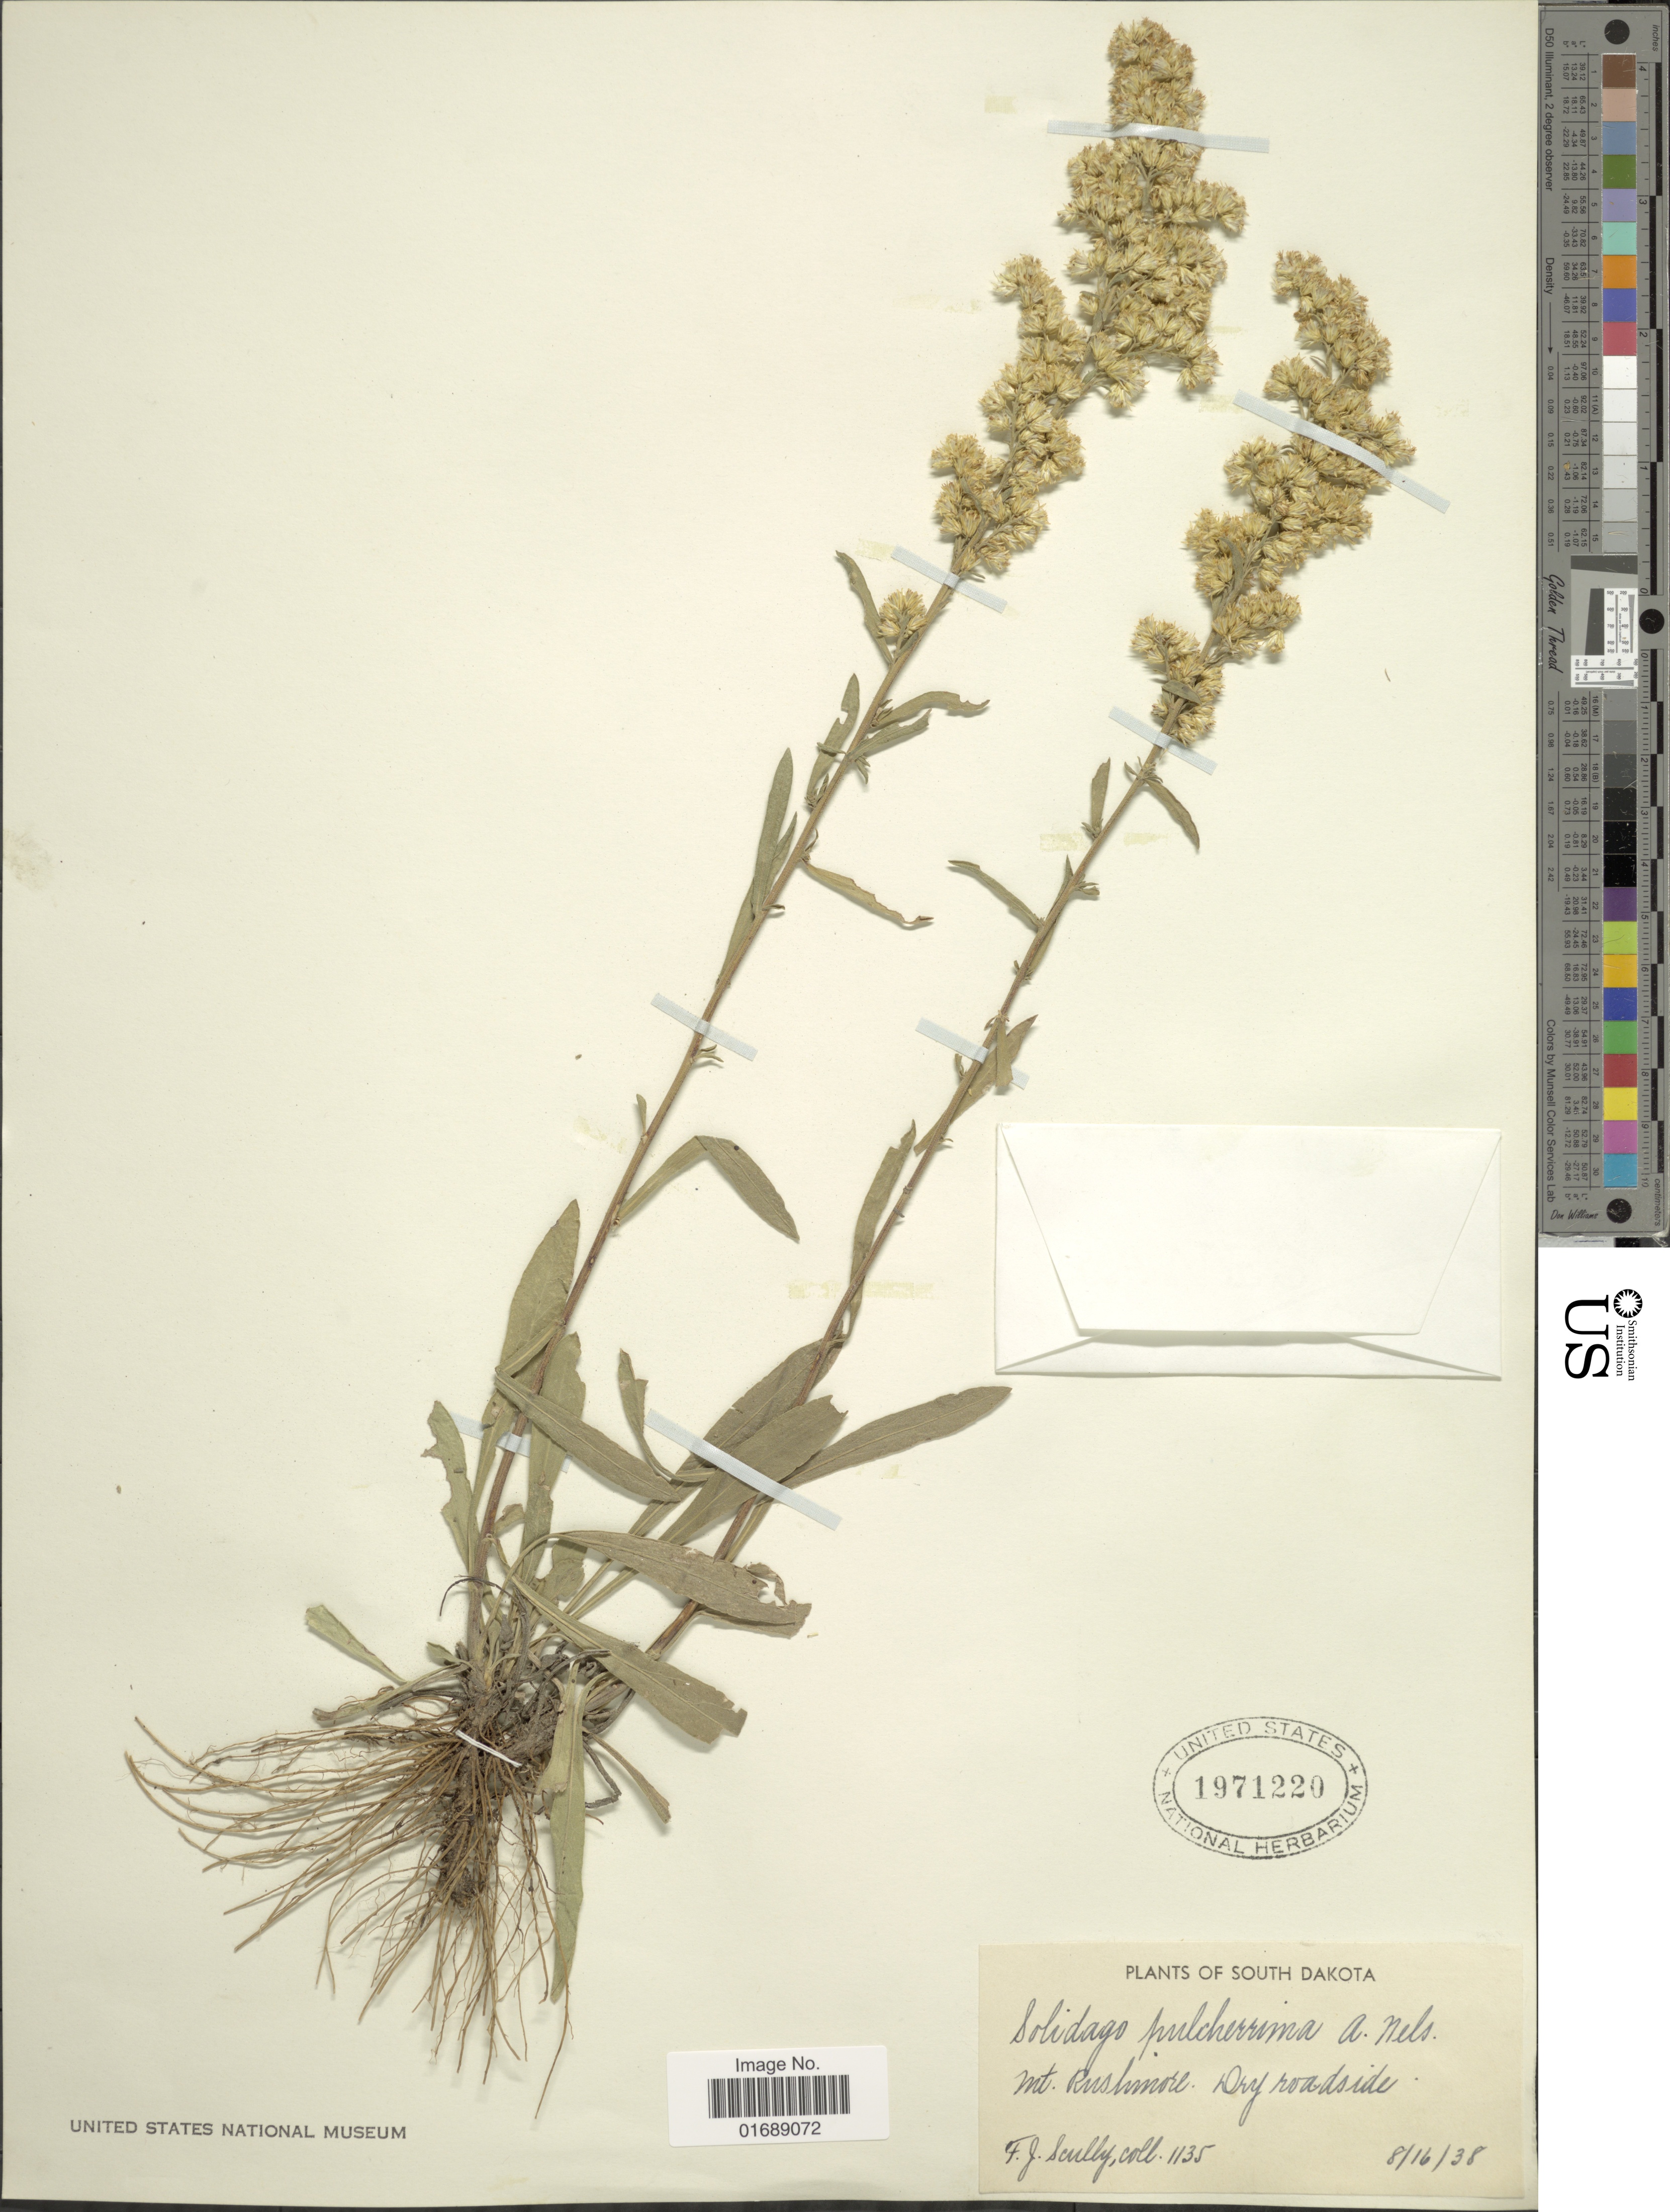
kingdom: Plantae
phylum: Tracheophyta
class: Magnoliopsida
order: Asterales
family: Asteraceae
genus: Solidago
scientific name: Solidago nemoralis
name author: Aiton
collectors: F. Scully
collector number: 1135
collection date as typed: Transcribed d/m/y: 16/8/38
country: United States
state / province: South Dakota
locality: Mt. Rushmore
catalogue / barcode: US 1971220